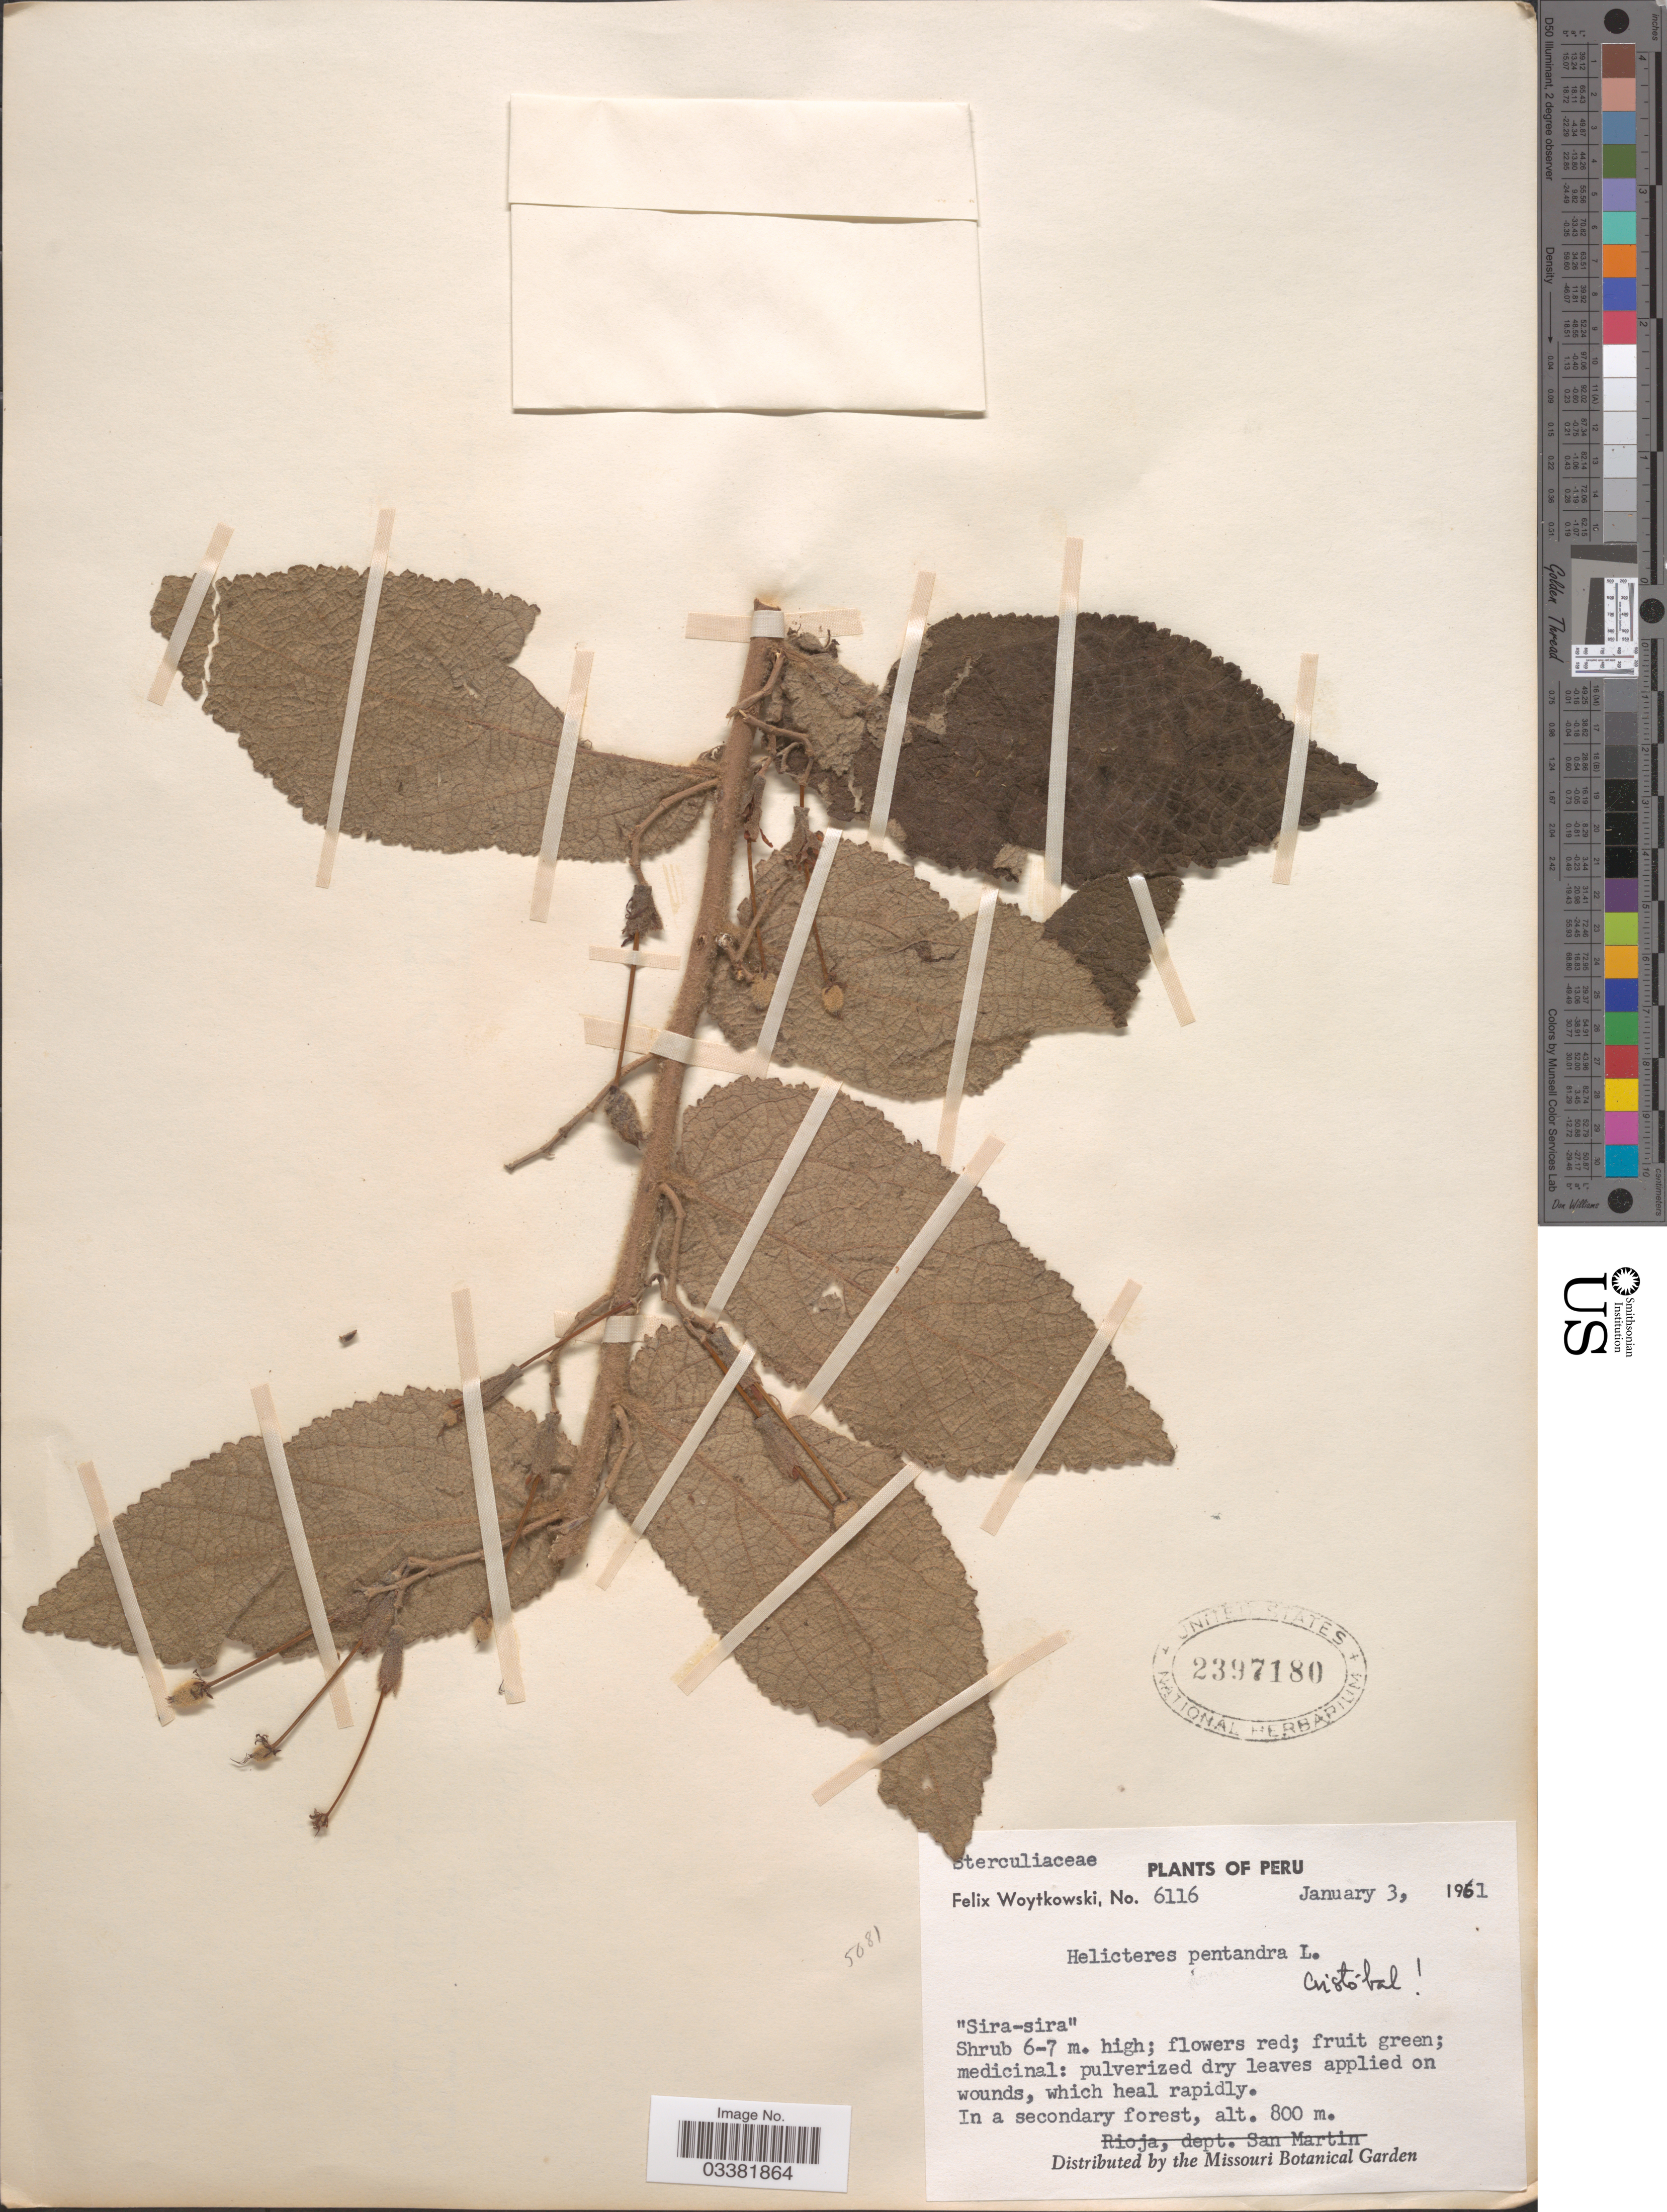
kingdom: Plantae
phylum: Tracheophyta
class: Magnoliopsida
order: Malvales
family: Malvaceae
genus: Helicteres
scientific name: Helicteres pentandra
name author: L.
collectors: F. Woytkowski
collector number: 6116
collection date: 1961-01-03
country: Peru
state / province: San Martín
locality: Rioja, Dept. San Martin.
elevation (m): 800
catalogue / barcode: US 2397180